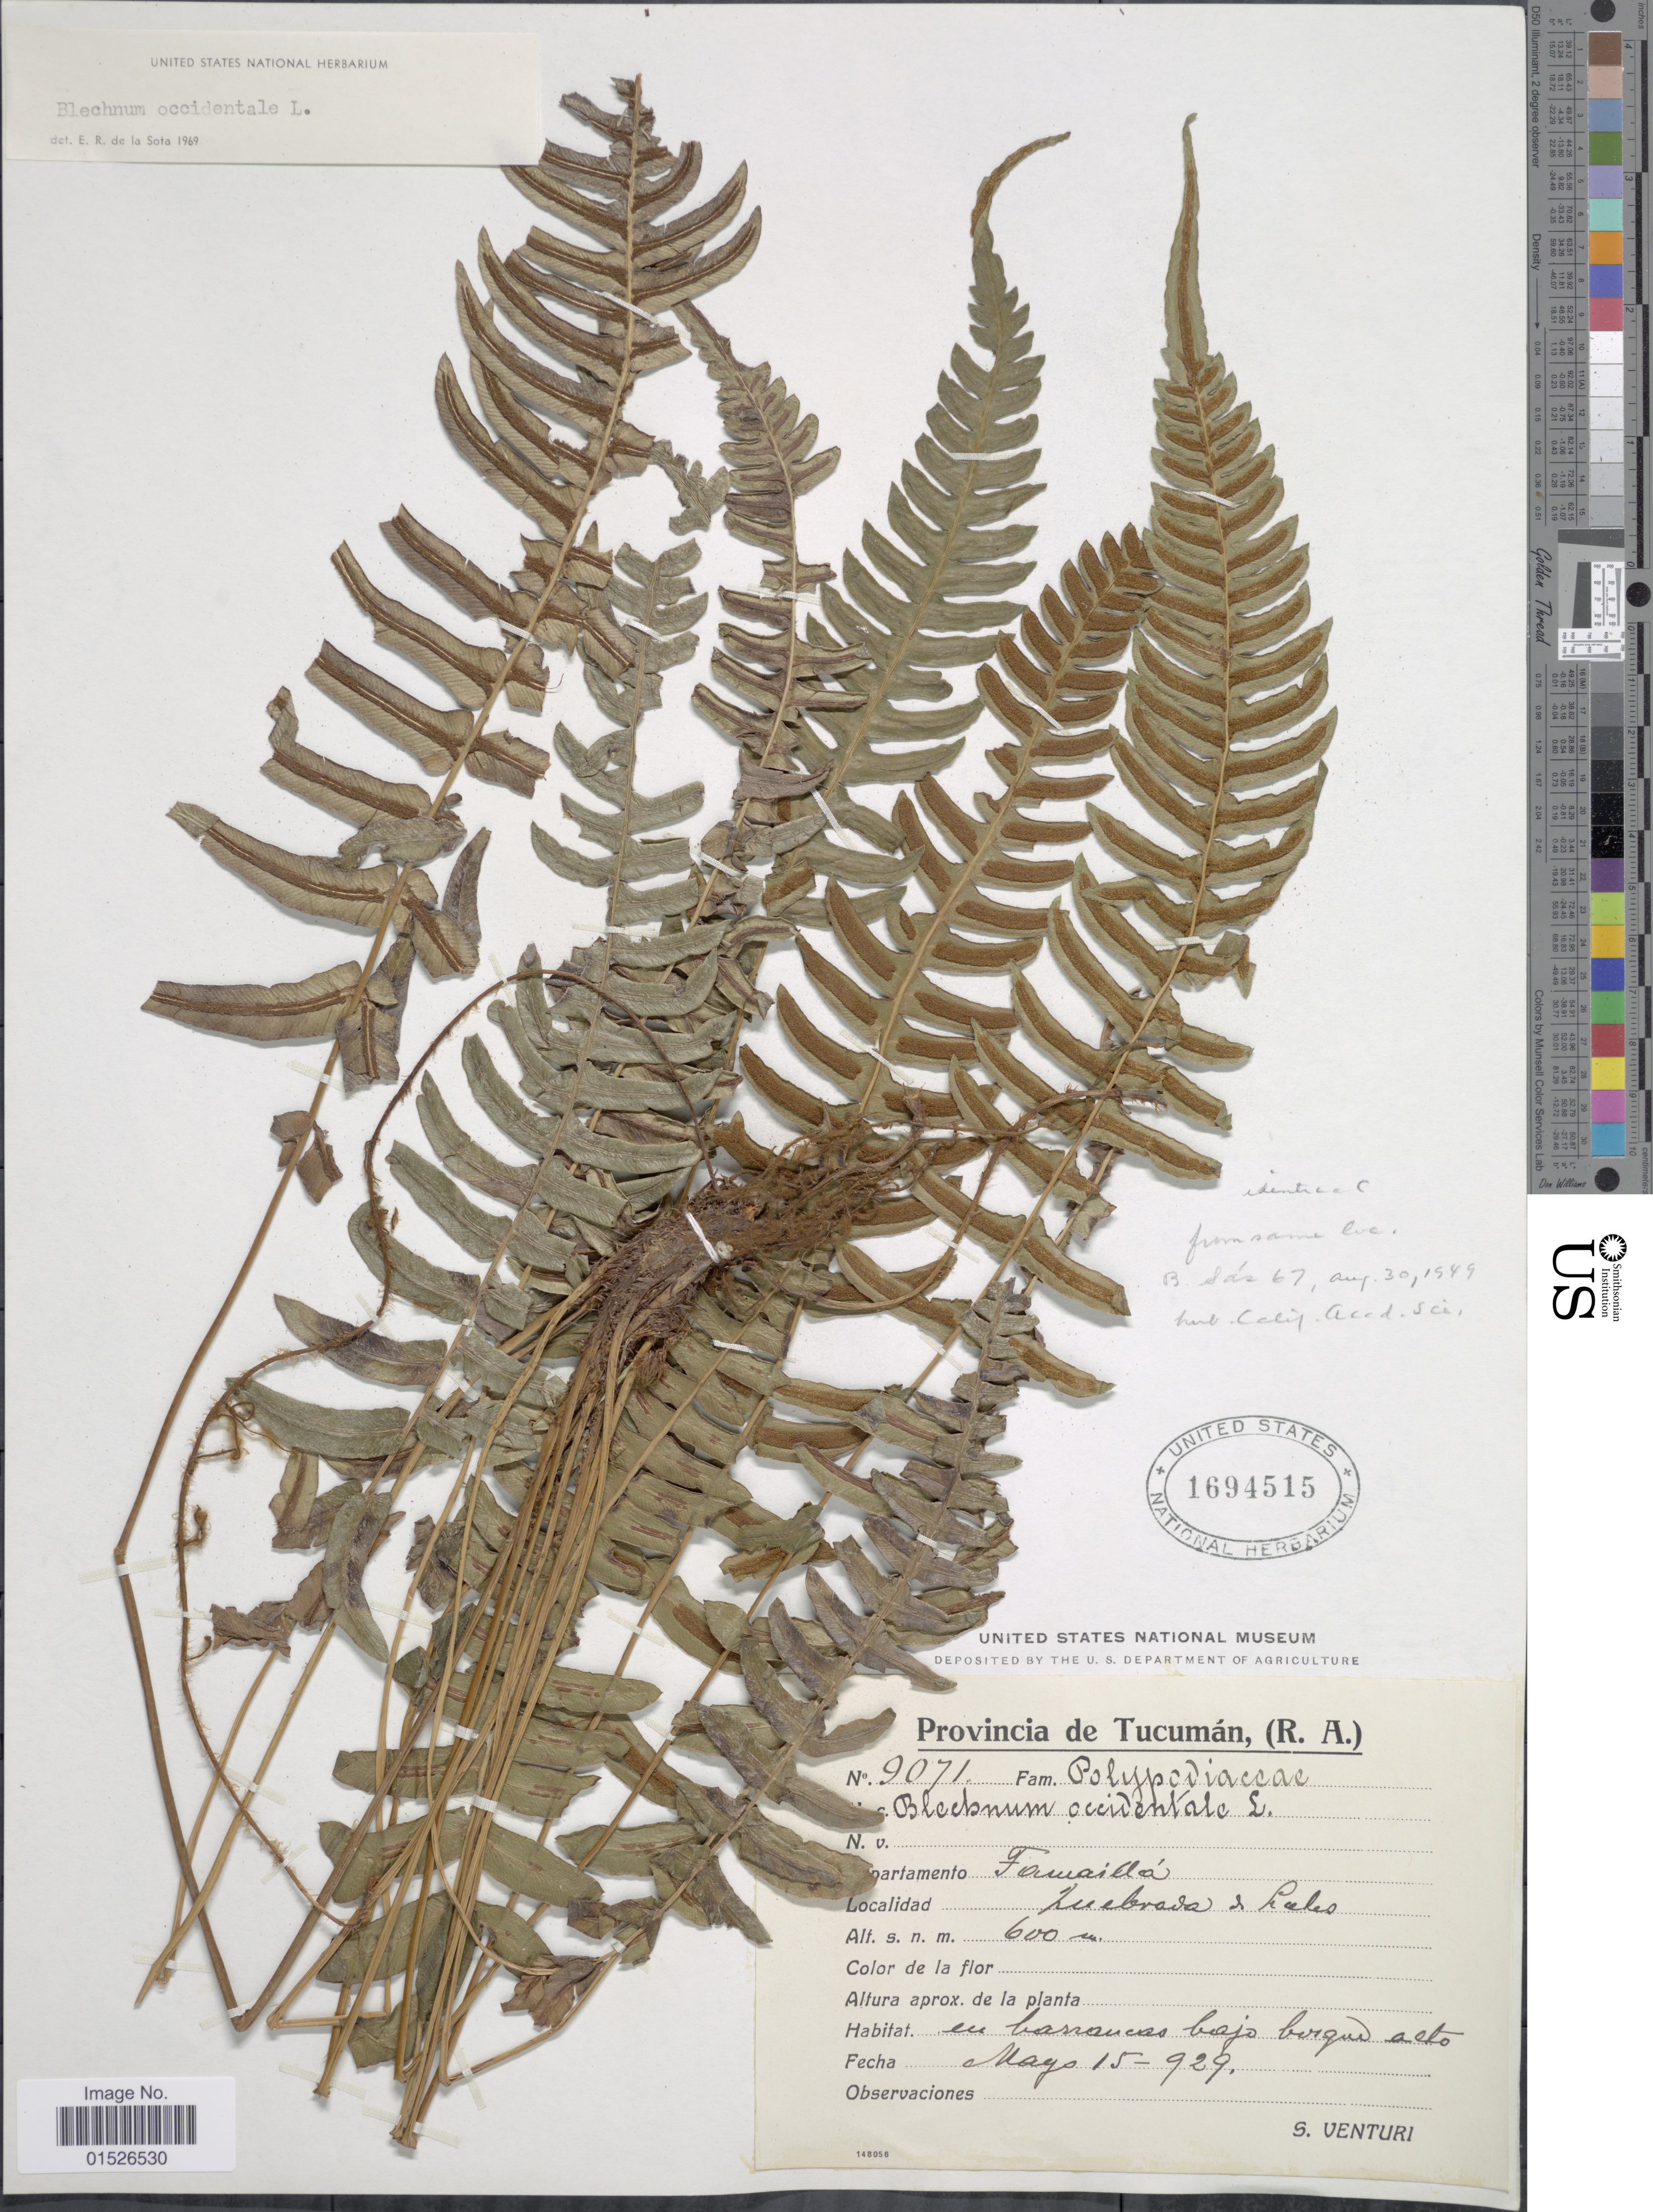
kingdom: Plantae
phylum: Tracheophyta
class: Polypodiopsida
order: Polypodiales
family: Blechnaceae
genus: Blechnum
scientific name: Blechnum occidentale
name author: L.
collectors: S. Venturi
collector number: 9071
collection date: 1929-05-15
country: Argentina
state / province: Tucuman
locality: Provincia de Tucuman, (R. A.) Departamento Famailla, Quebrada de Lules.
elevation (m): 600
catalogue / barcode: US 1694515